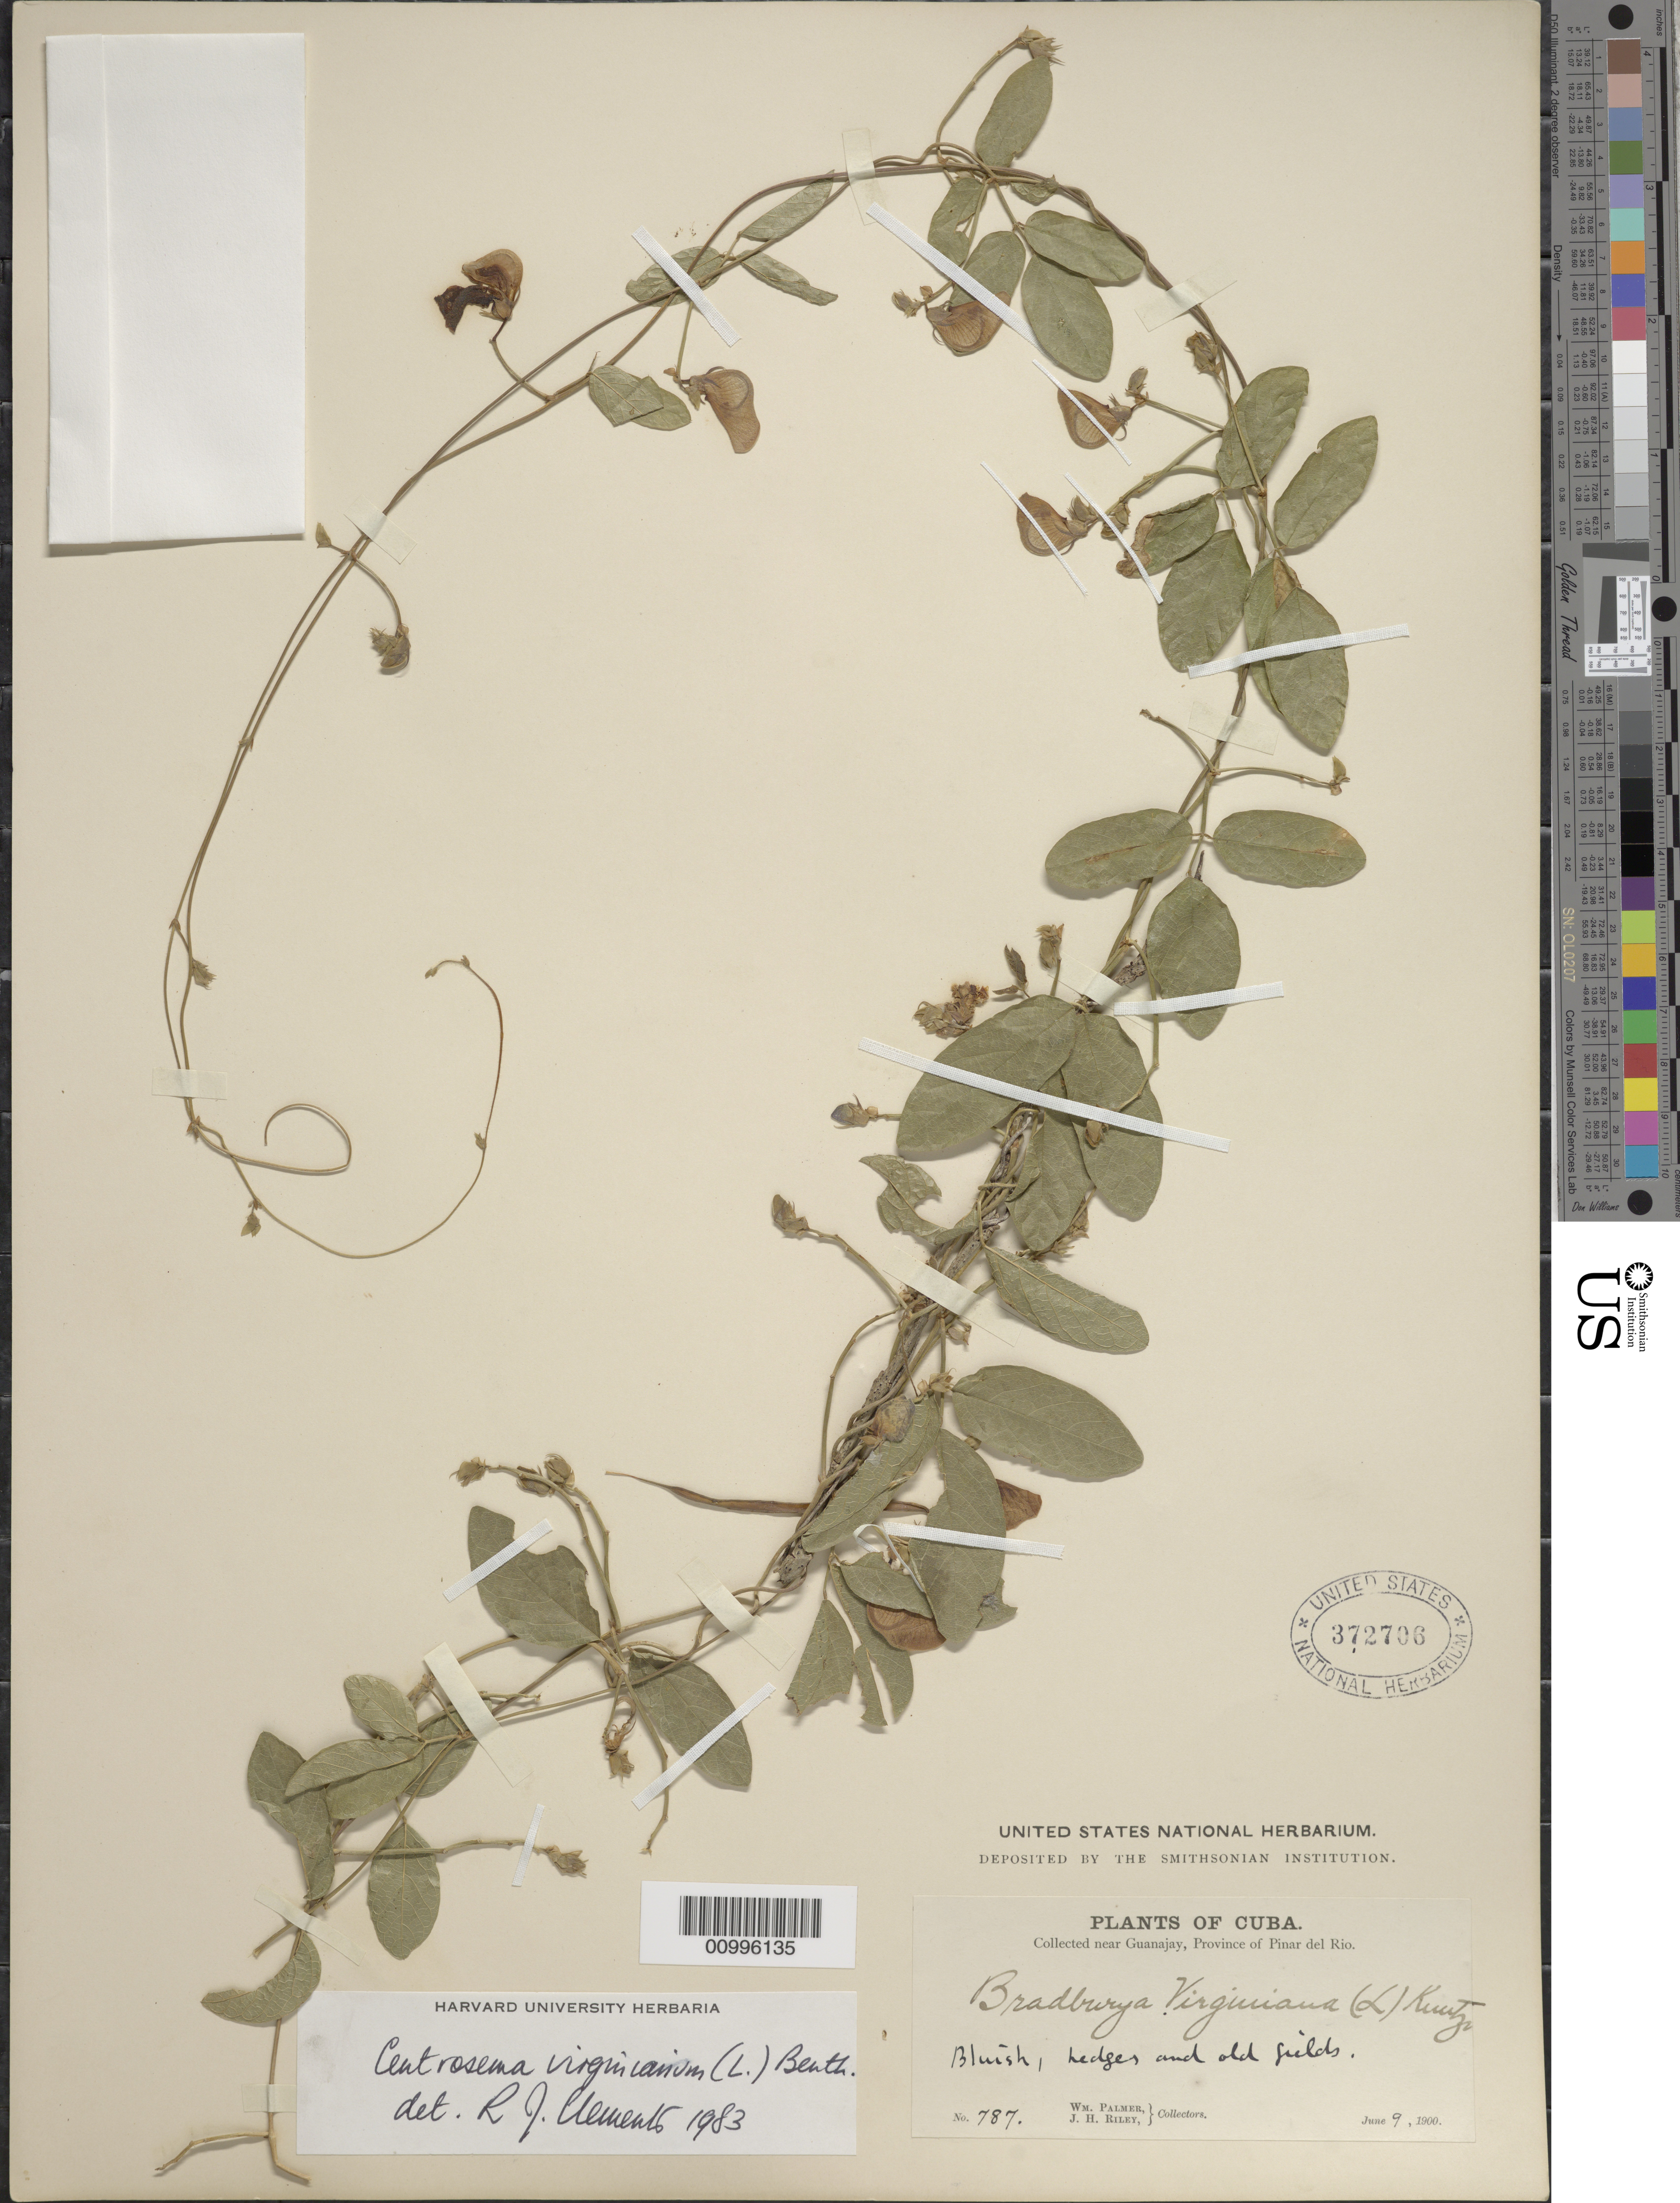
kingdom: Plantae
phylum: Tracheophyta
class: Magnoliopsida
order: Fabales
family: Fabaceae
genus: Centrosema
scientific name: Centrosema virginianum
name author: (L.) Benth.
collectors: W. Palmer & J. H. Riley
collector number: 787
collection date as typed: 09 Jun 1900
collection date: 1900-06-09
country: Cuba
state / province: Pinar del Rio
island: Cuba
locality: Hedges and old fields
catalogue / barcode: US 372706